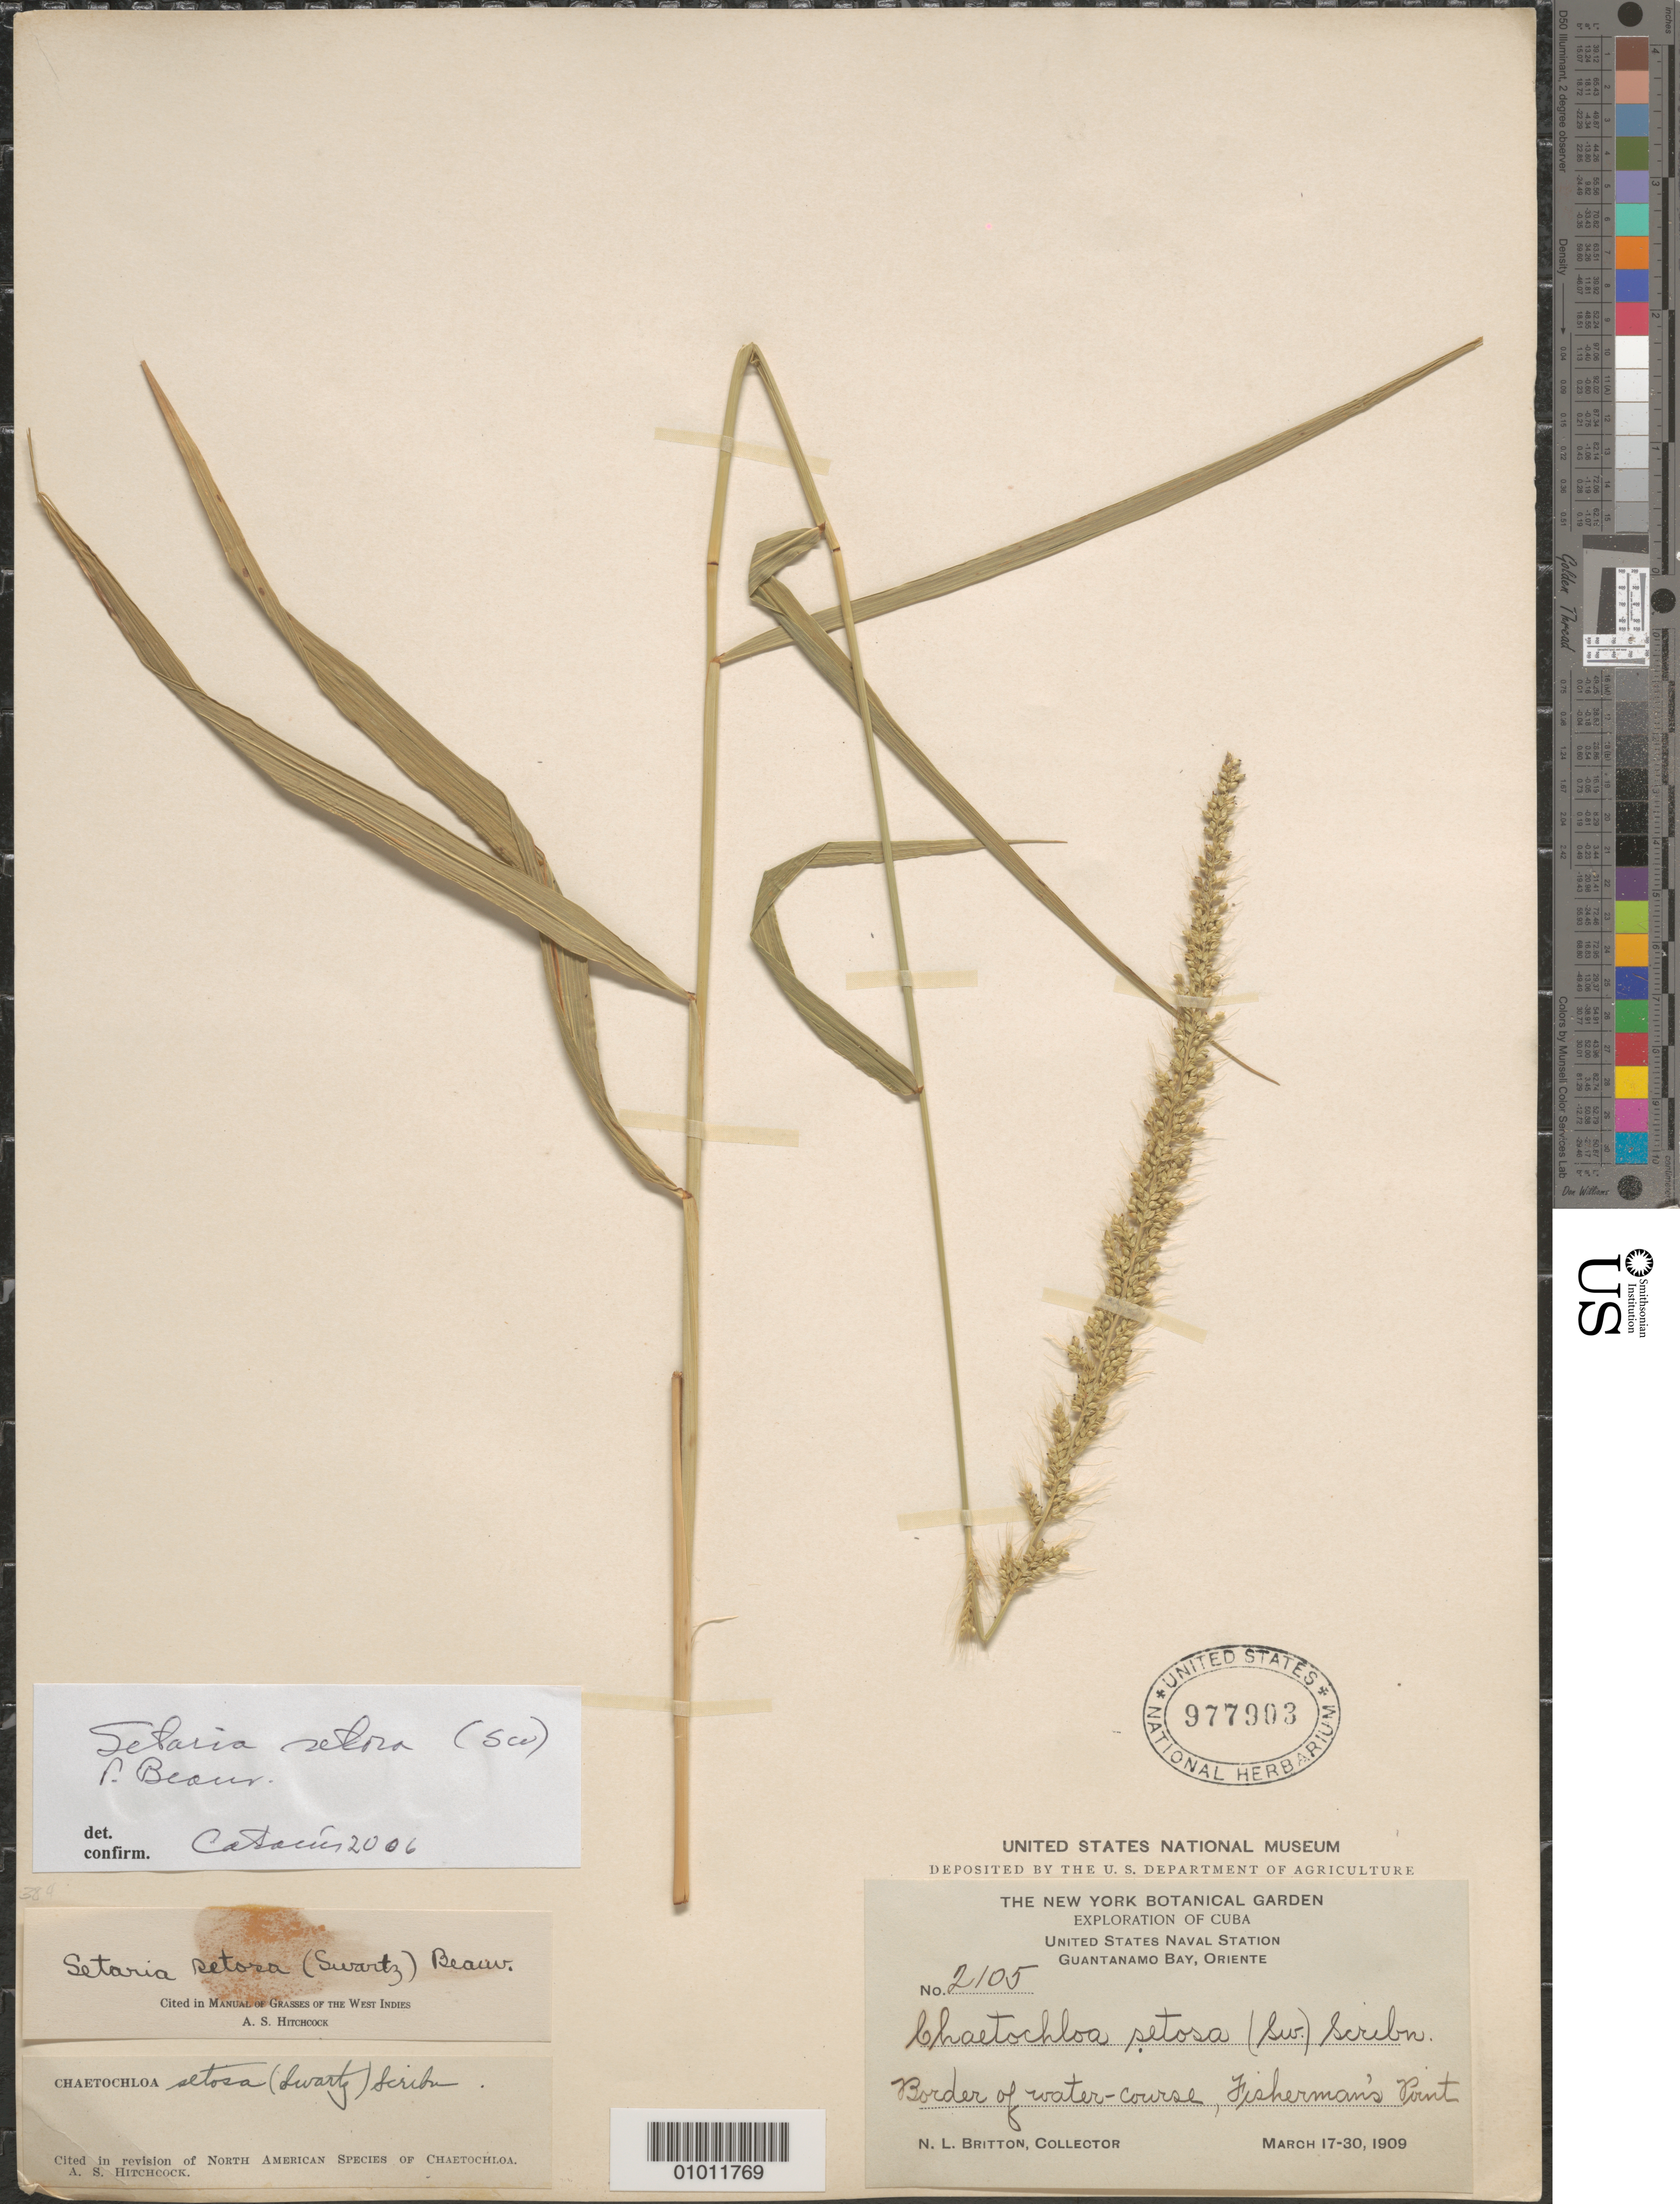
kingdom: Plantae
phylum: Tracheophyta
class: Liliopsida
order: Poales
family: Poaceae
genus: Setaria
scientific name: Setaria setosa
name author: (Sw.) P. Beauv.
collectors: N. Britton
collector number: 2105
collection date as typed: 17 Mar 1909 to 30 Mar 1909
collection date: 1909-03-17/1909-03-30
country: Cuba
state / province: Oriente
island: Cuba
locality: Guantanomo Bay, Fisherman's Point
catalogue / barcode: US 977903